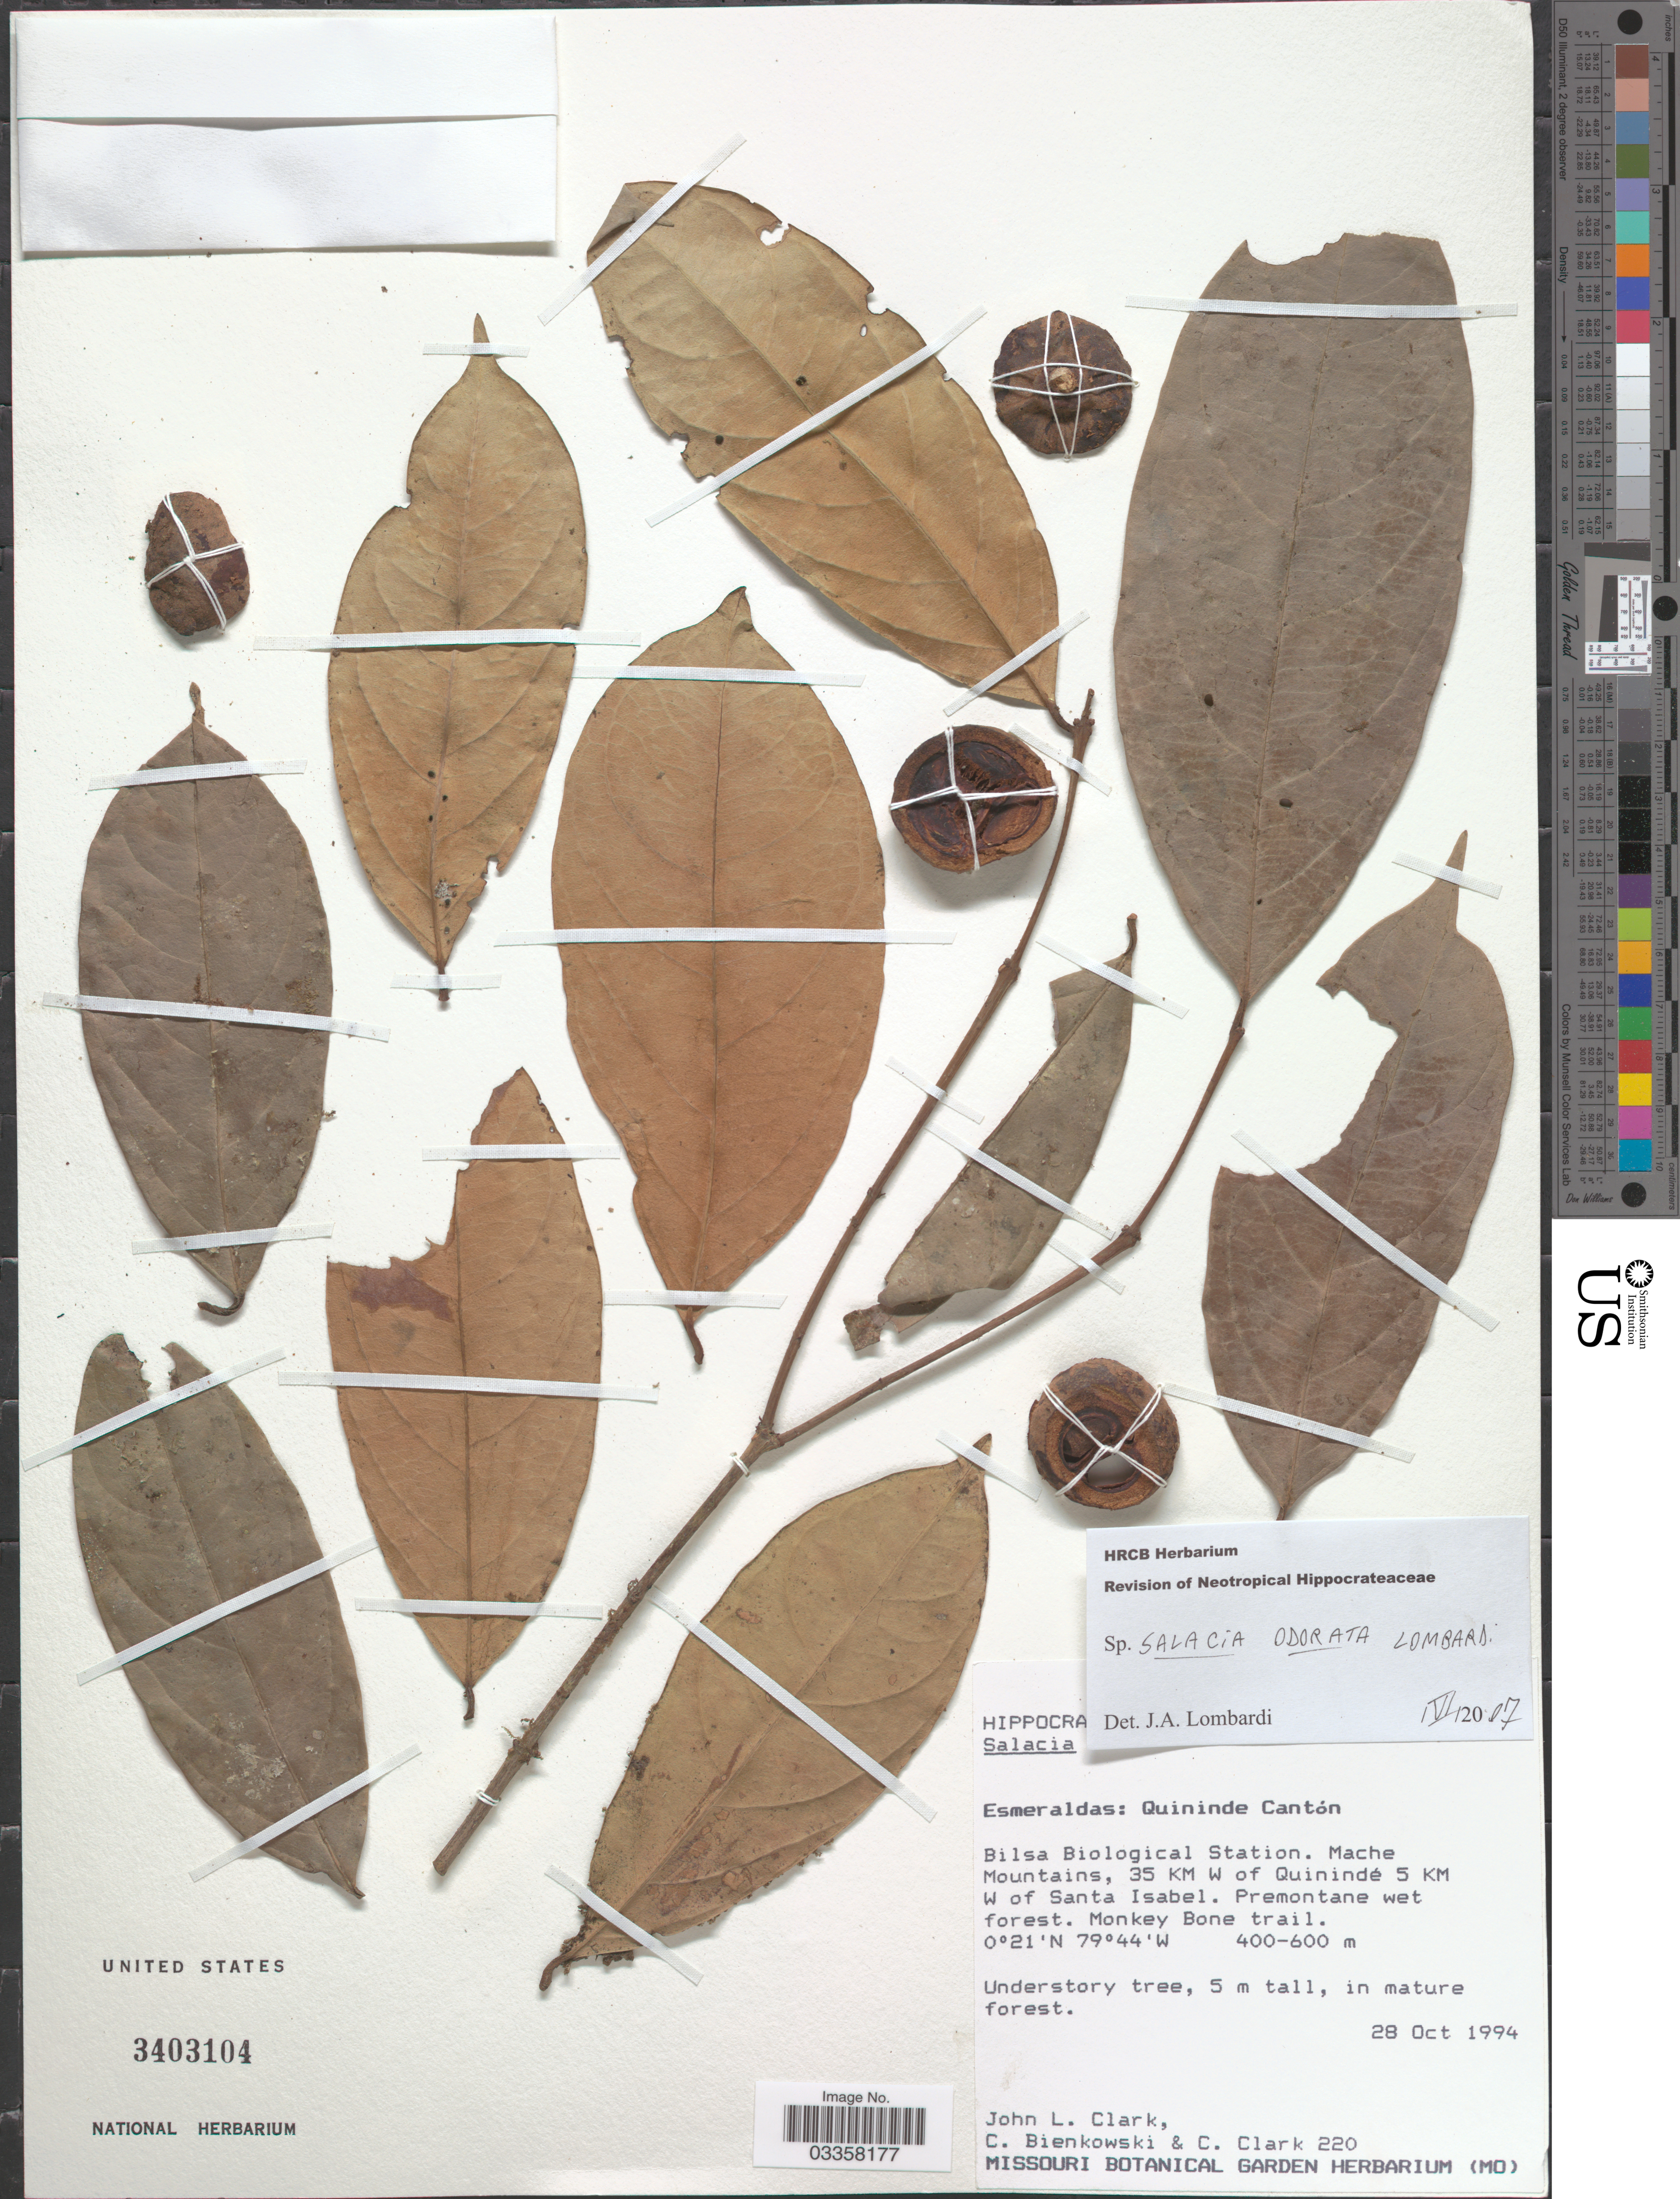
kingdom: Plantae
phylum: Tracheophyta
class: Magnoliopsida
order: Celastrales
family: Celastraceae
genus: Salacia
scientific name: Salacia odorata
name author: Lombardi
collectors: J. L. Clark, C. Bienkowski & C. Clark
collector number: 220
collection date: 1994-10-28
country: Ecuador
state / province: Esmeraldas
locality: Quininde Cantón, Bilsa Biological Station. Mache Mountains, 35 KM W of Quinindé 5 KM W of Santa Isabel. Monkey Bone trail.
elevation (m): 400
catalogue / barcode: US 3403104